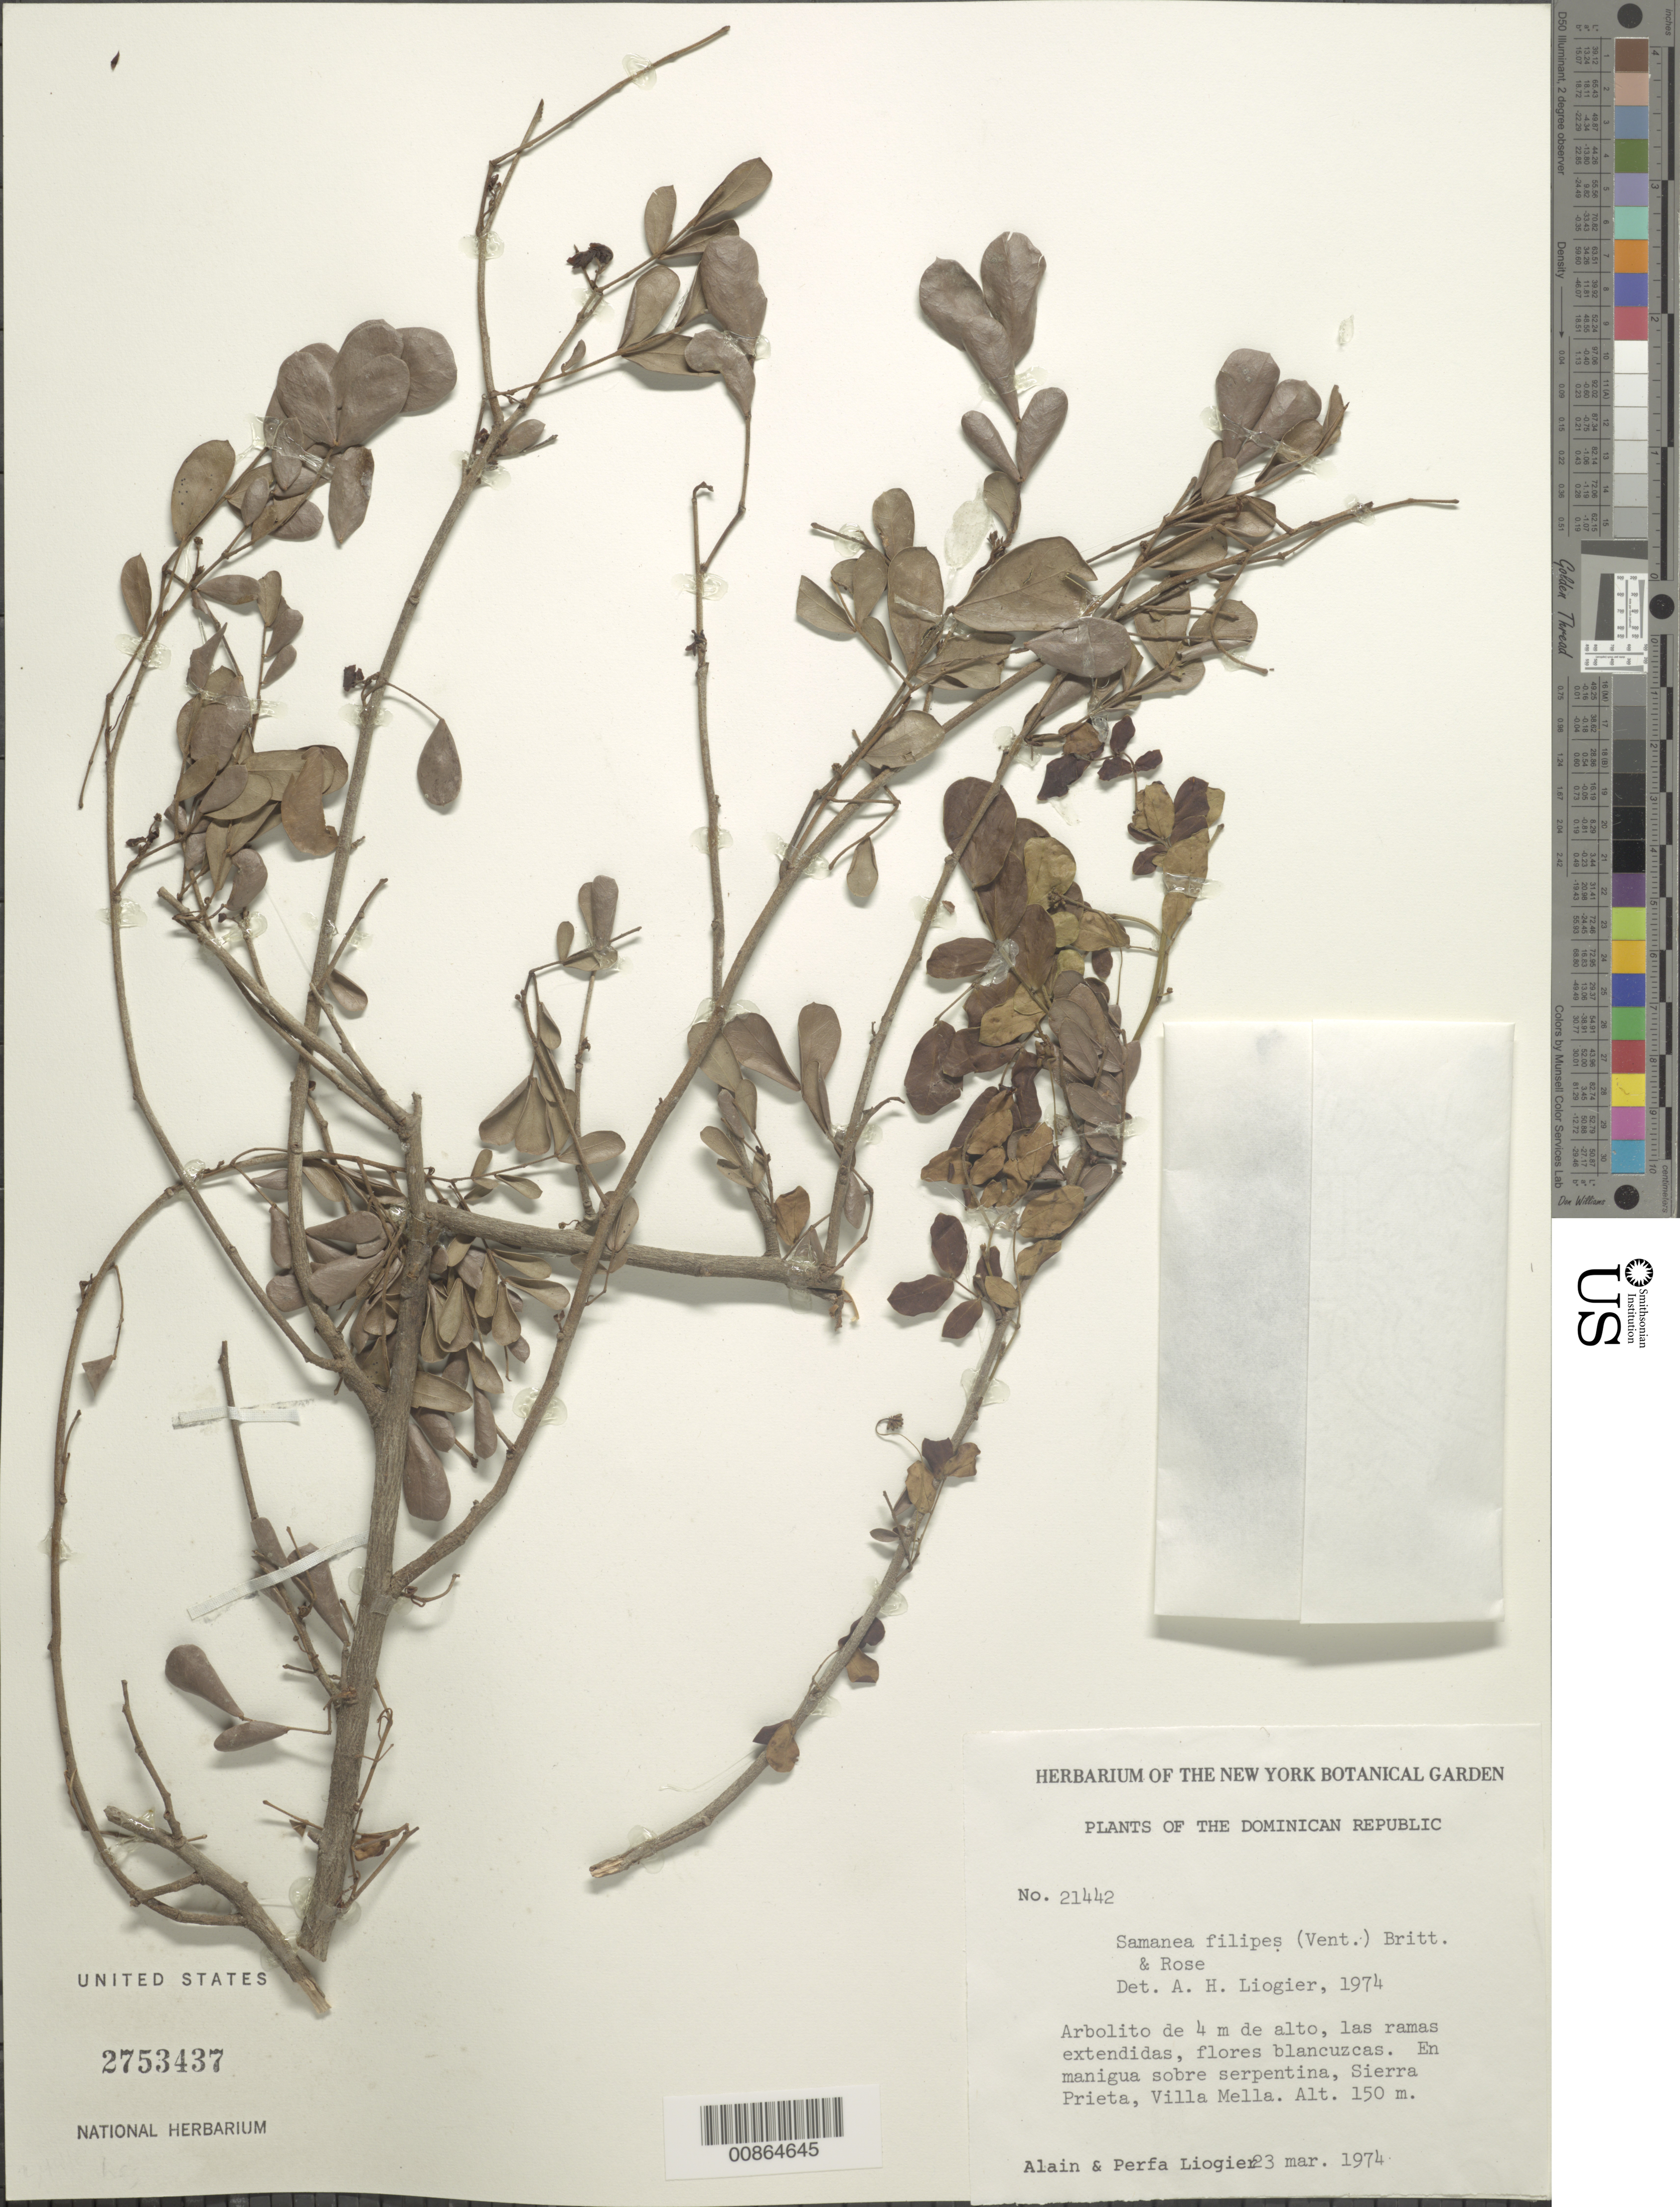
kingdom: Plantae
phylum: Tracheophyta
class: Magnoliopsida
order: Fabales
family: Fabaceae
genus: Pithecellobium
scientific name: Pithecellobium filipes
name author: (Vent.) Benth.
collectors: A. H. Liogier & M. P. Liogier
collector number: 21442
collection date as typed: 23 Mar 1974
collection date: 1974-03-23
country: Dominican Republic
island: Hispaniola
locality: Sierra Prieta, Villa Mella.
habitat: En manigua sobre serpentina.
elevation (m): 150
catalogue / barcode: US 2753437